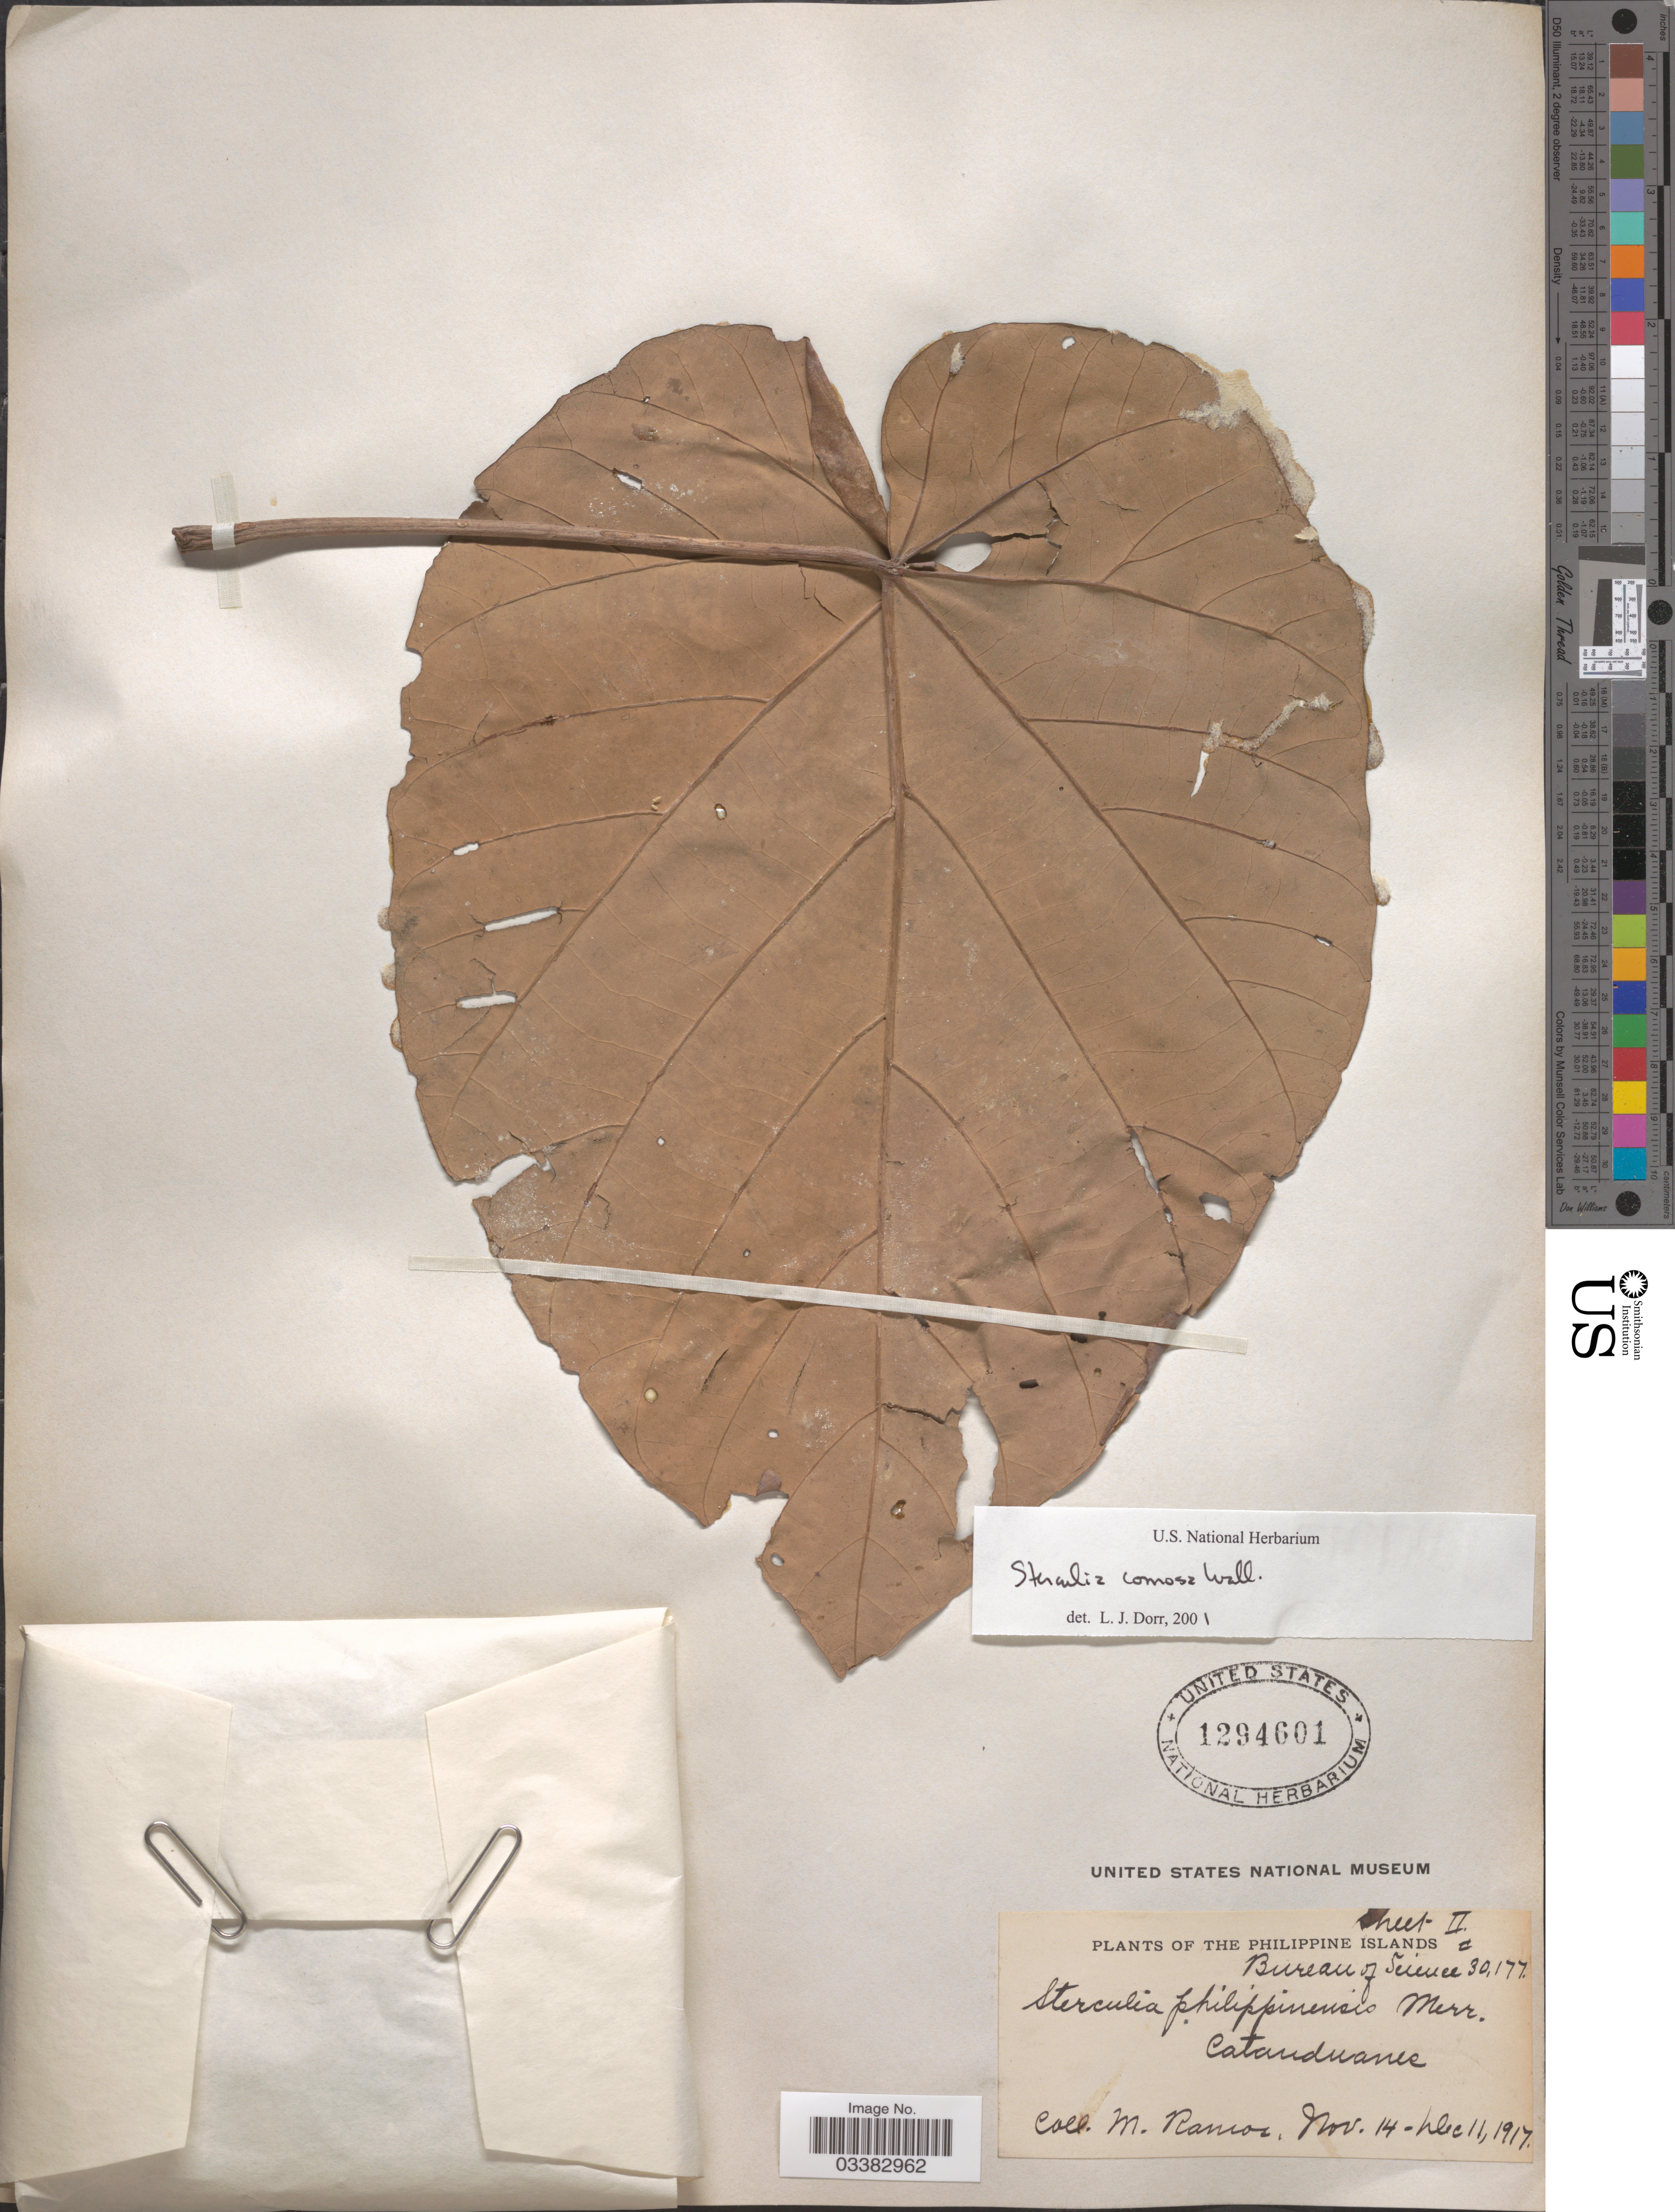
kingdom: Plantae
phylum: Tracheophyta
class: Magnoliopsida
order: Malvales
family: Malvaceae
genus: Sterculia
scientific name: Sterculia comosa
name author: Wall.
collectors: M. Ramos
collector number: Bureau of Science 30177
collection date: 1917-11-14/1917-12-11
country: Philippines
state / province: Bicol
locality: The Philippine Islands, Catanduanes.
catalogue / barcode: US 1294601